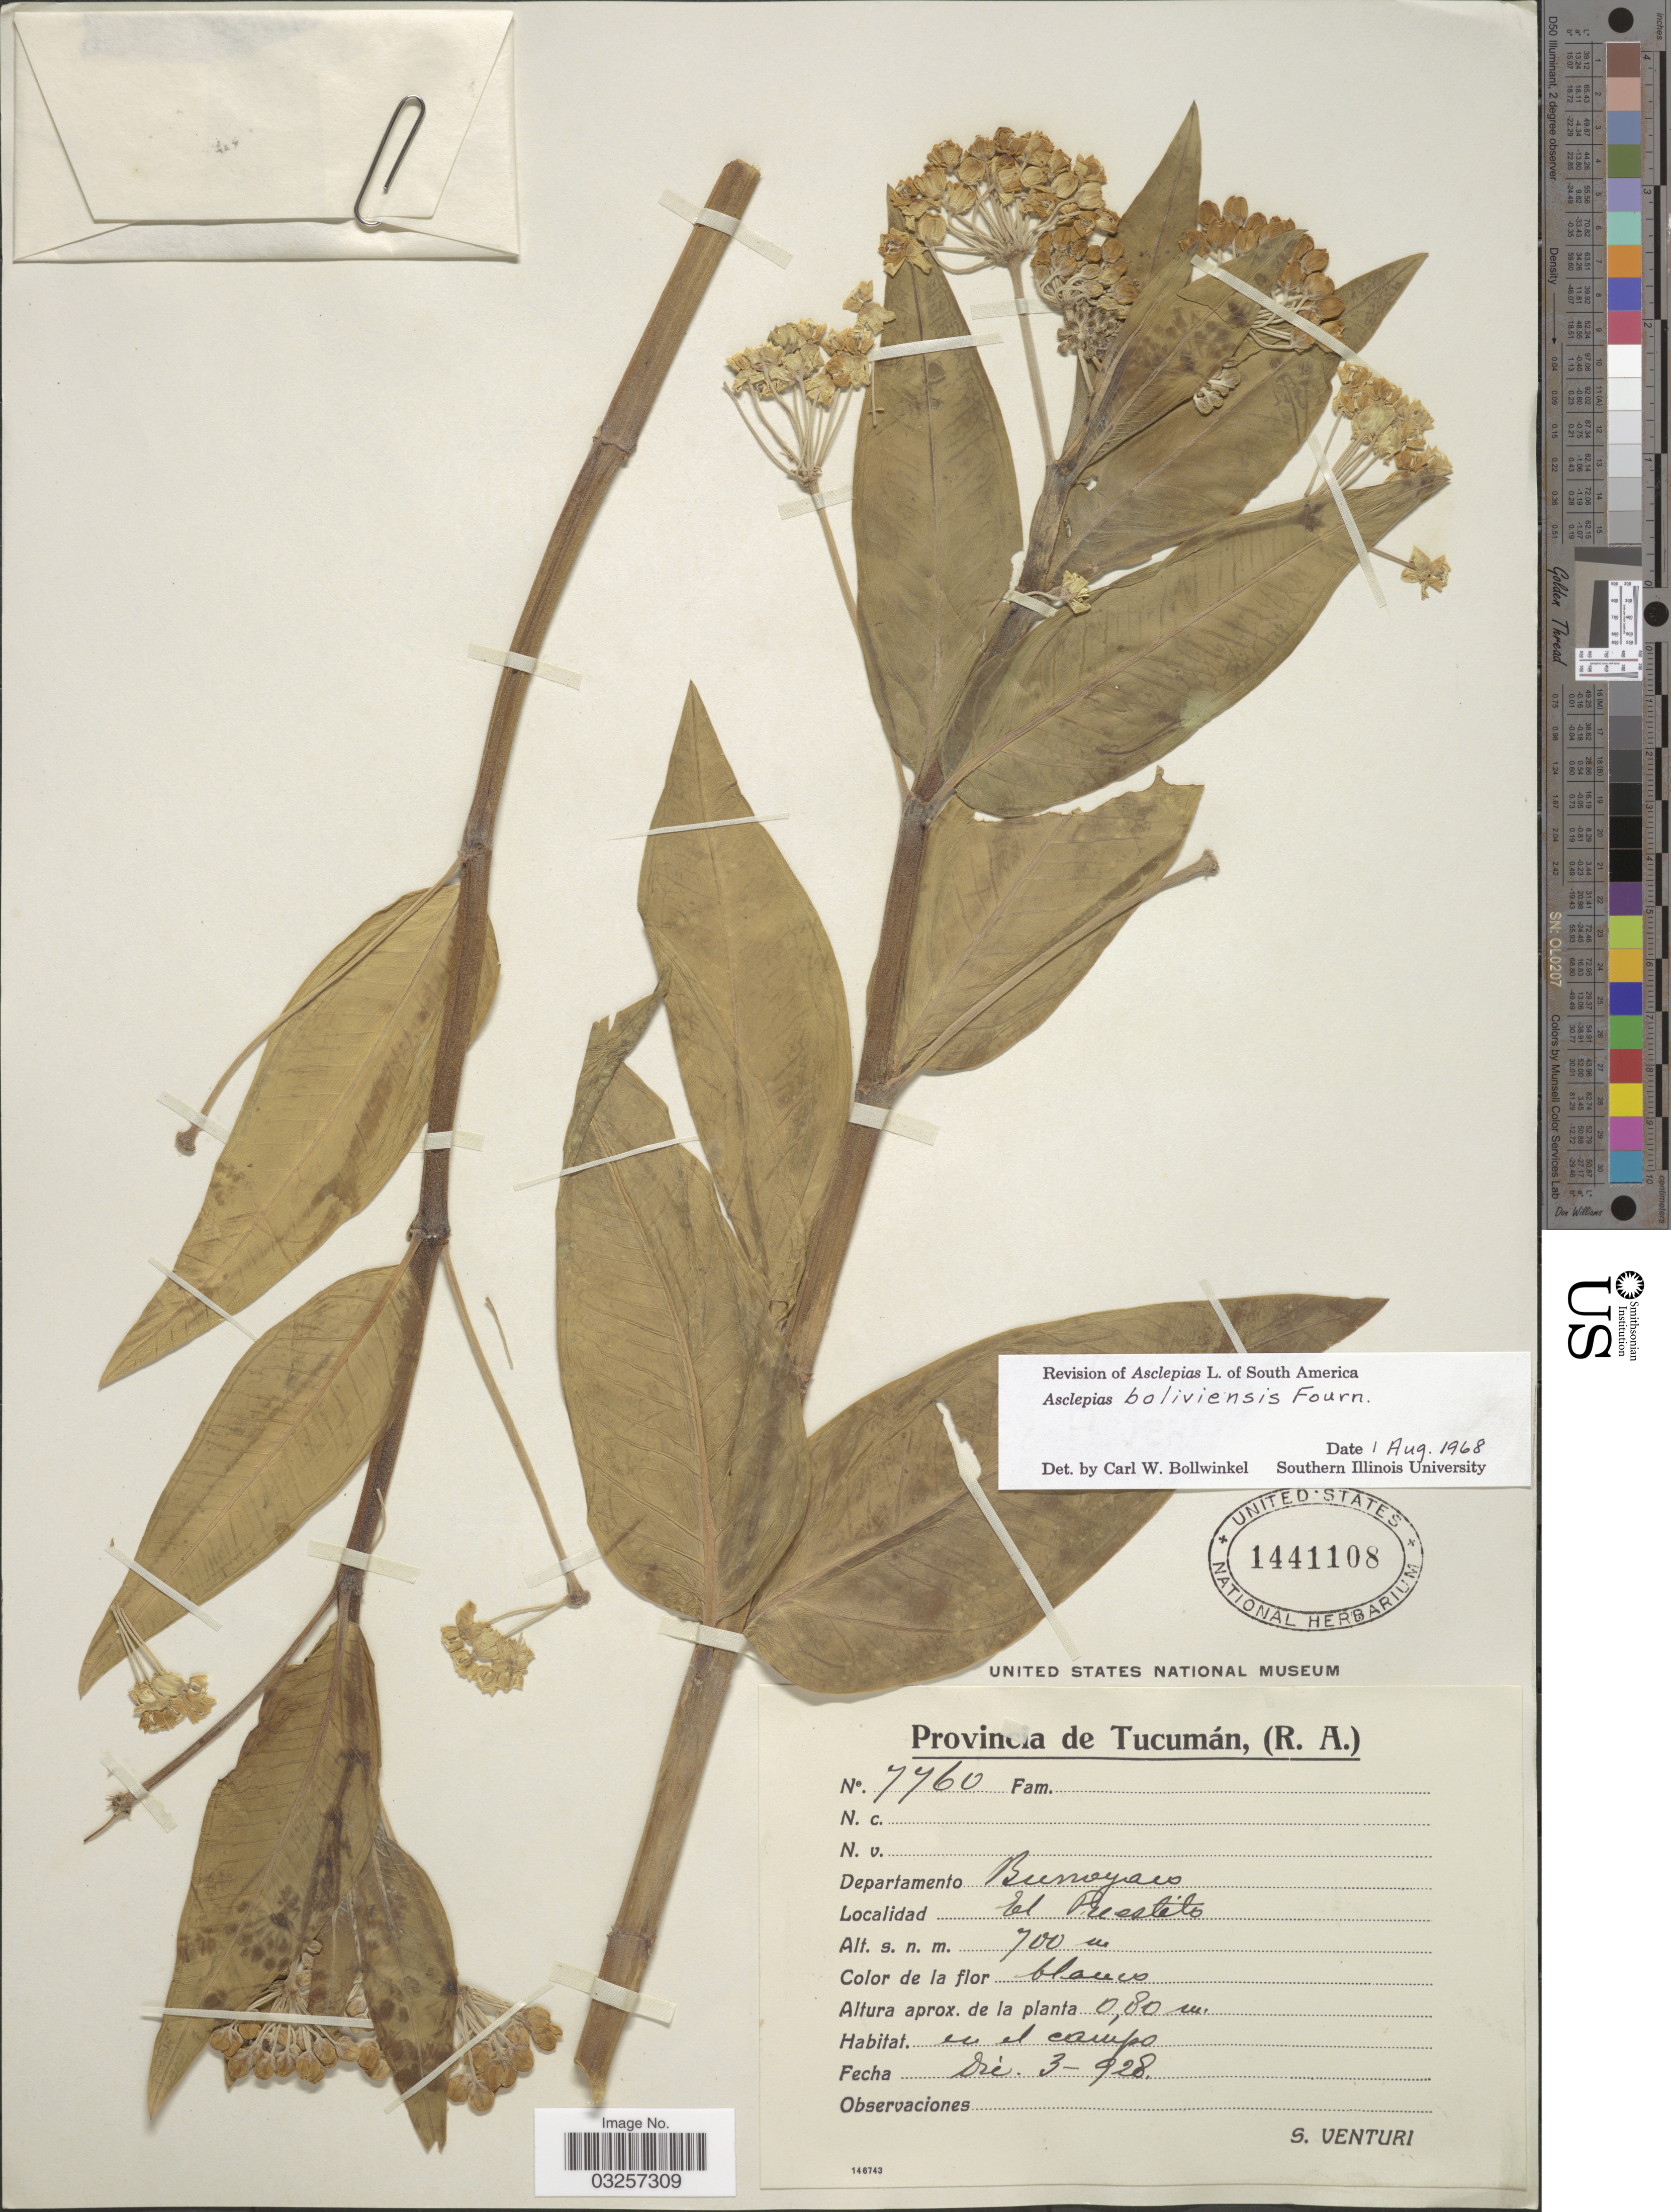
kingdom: Plantae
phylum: Tracheophyta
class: Magnoliopsida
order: Gentianales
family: Apocynaceae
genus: Asclepias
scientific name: Asclepias boliviensis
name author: E. Fourn.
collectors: S. Venturi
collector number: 7760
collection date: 1928-12-03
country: Argentina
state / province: Tucuman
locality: Provincia de Tucumán. Departamento Bunoyaes. El Puestito.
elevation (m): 700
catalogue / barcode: US 1441108